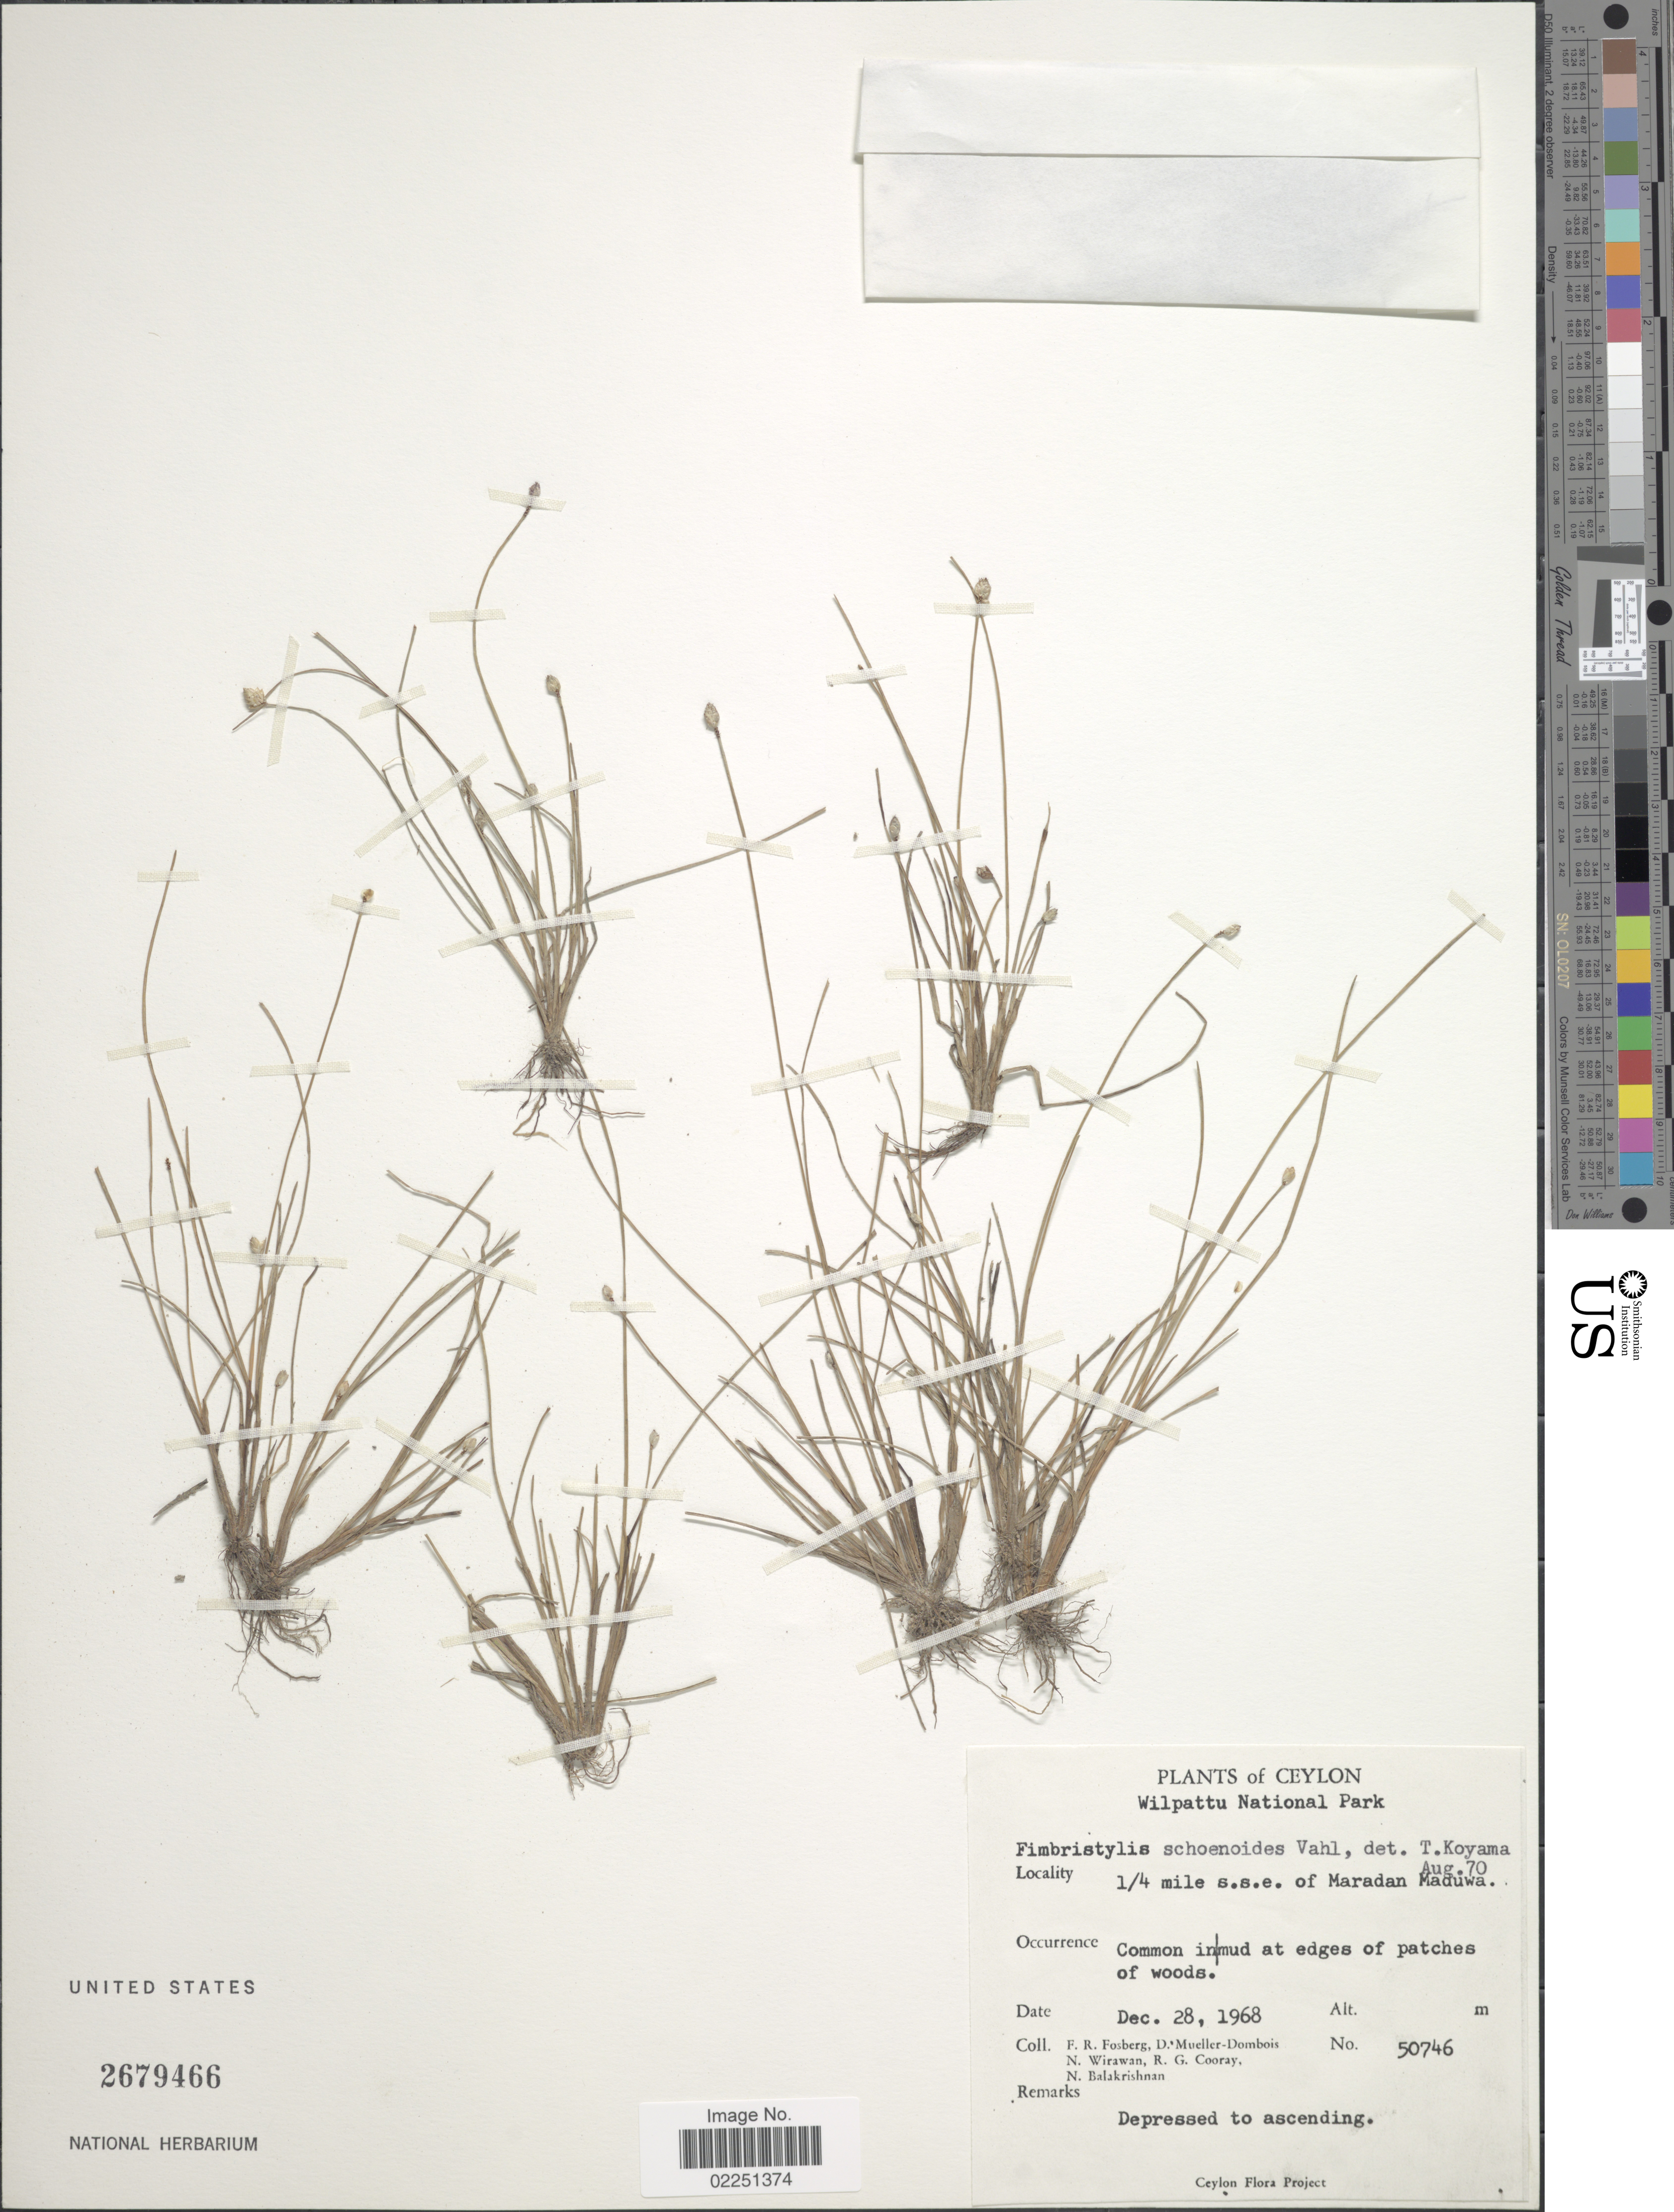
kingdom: Plantae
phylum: Tracheophyta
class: Liliopsida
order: Poales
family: Cyperaceae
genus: Fimbristylis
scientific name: Fimbristylis schoenoides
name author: (Retz.) Vahl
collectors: F. R. Fosberg, D. Meuller-Dombois, N. Wirawan, R. Cooray & N. Balakrishnan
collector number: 50746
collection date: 1968-12-28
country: Sri Lanka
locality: Ceylon, Wilpattu National Park, ¼ mile s.s.e. of Maradan Maduwa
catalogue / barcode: US 2679466